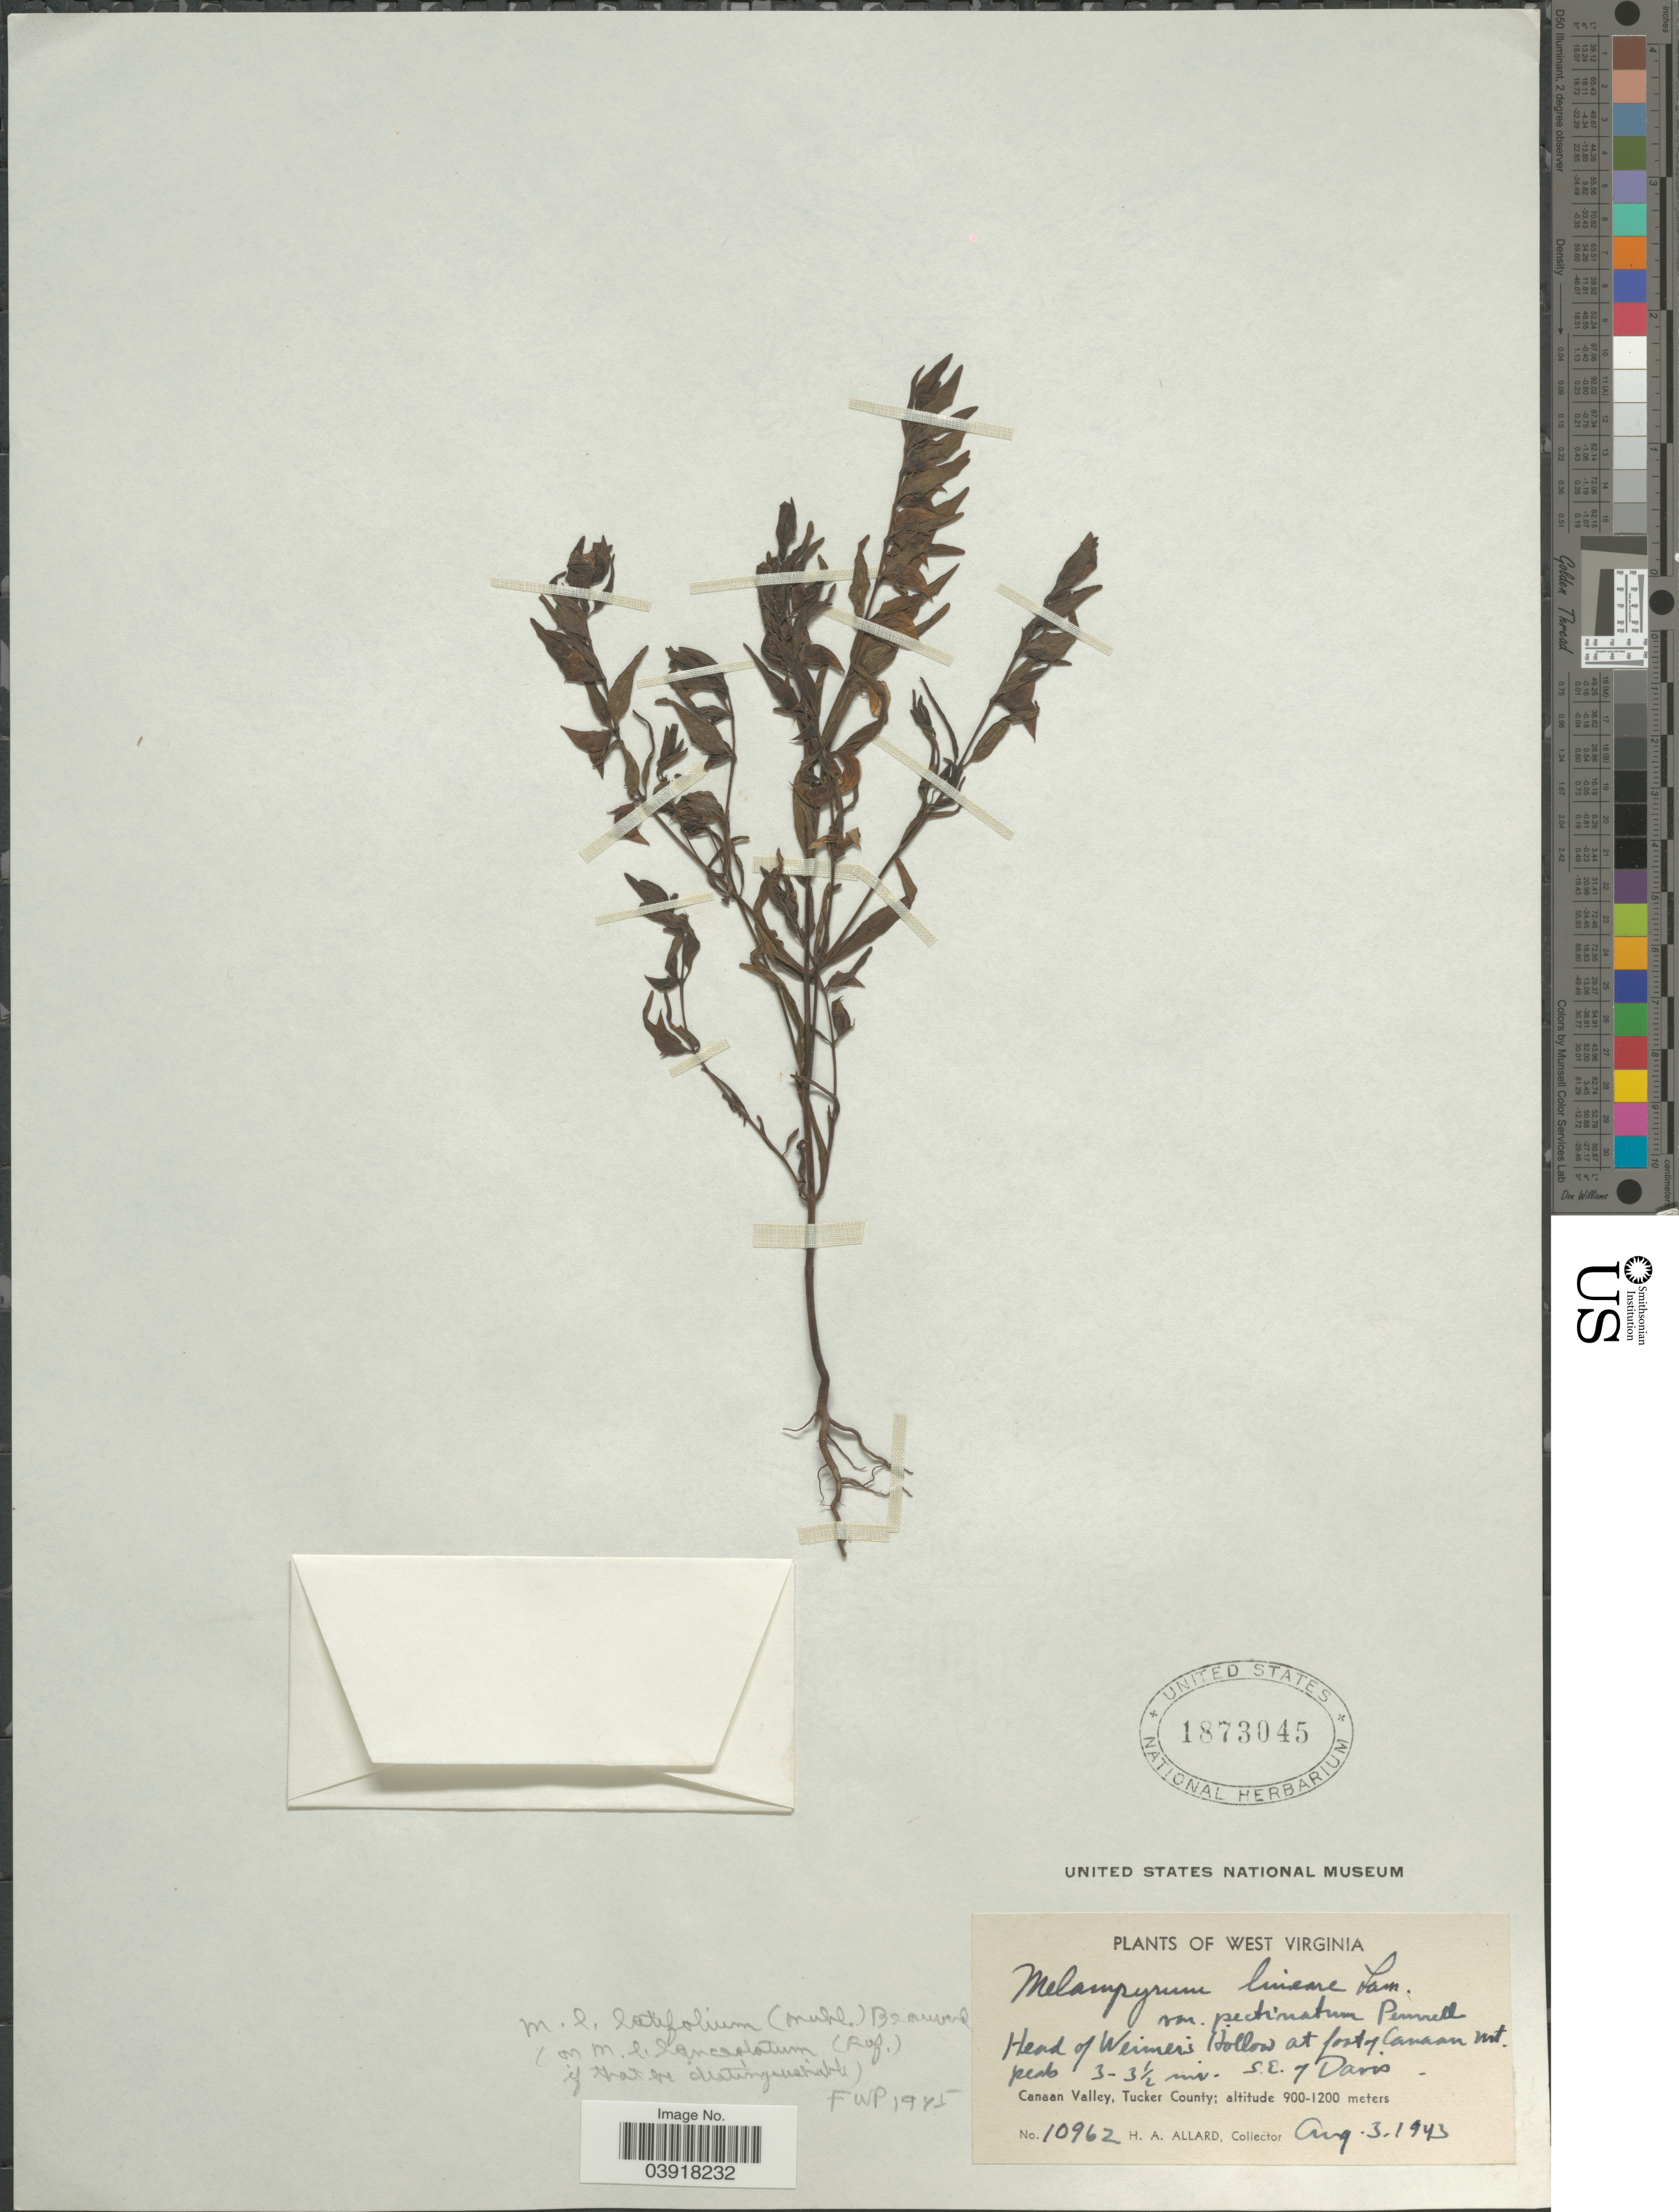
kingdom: Plantae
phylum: Tracheophyta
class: Magnoliopsida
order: Lamiales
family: Orobanchaceae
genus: Melampyrum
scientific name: Melampyrum lineare var. latifolium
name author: (Muhl.) P. Beauv.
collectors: H. A. Allard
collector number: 10962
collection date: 1943-08-03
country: United States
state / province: West Virginia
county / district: Tucker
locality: Head of Weimer's Hollow at foot of Canaan Mt. peaks. 3-3½ mi. S.E. of Davis. Canaan Valley, Tucker County.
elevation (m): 900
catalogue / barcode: US 1873045